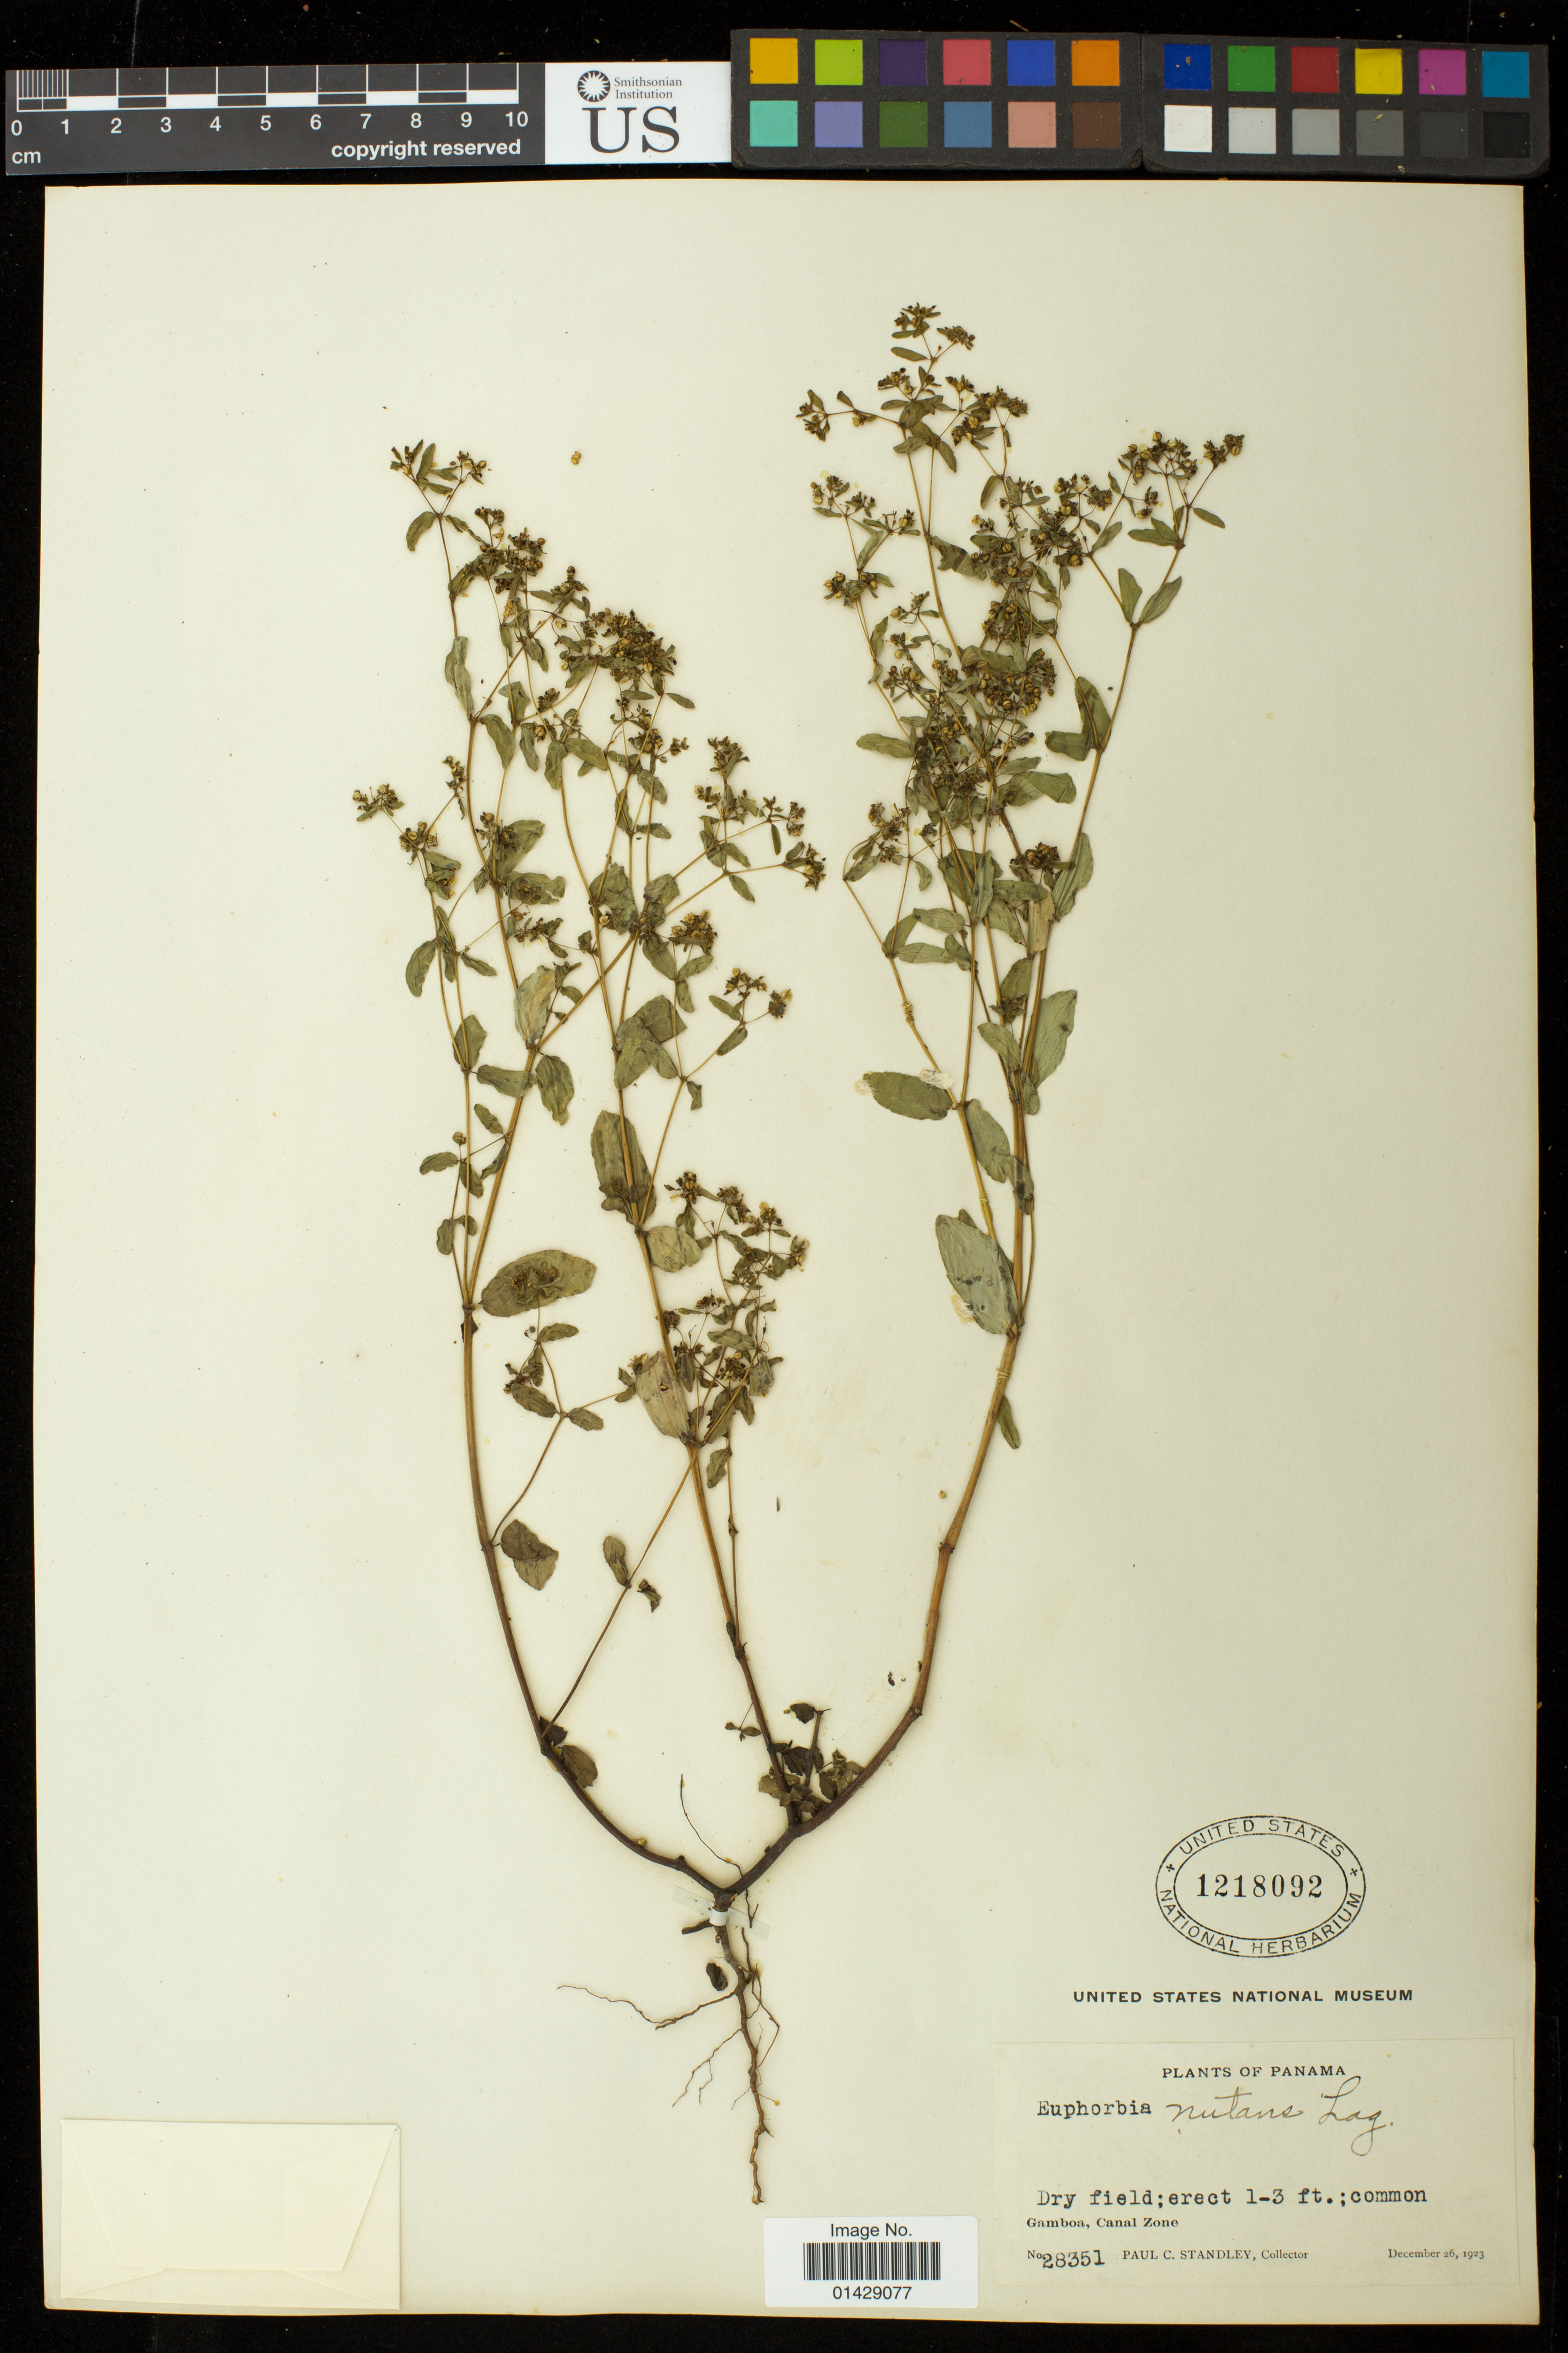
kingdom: Plantae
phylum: Tracheophyta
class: Magnoliopsida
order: Malpighiales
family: Euphorbiaceae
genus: Euphorbia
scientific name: Euphorbia hyssopifolia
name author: L.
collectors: P. C. Standley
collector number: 28351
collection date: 1923-12-26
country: Panama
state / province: Colón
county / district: Canal Zone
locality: Gamboa, Canal Zone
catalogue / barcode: US 1218092